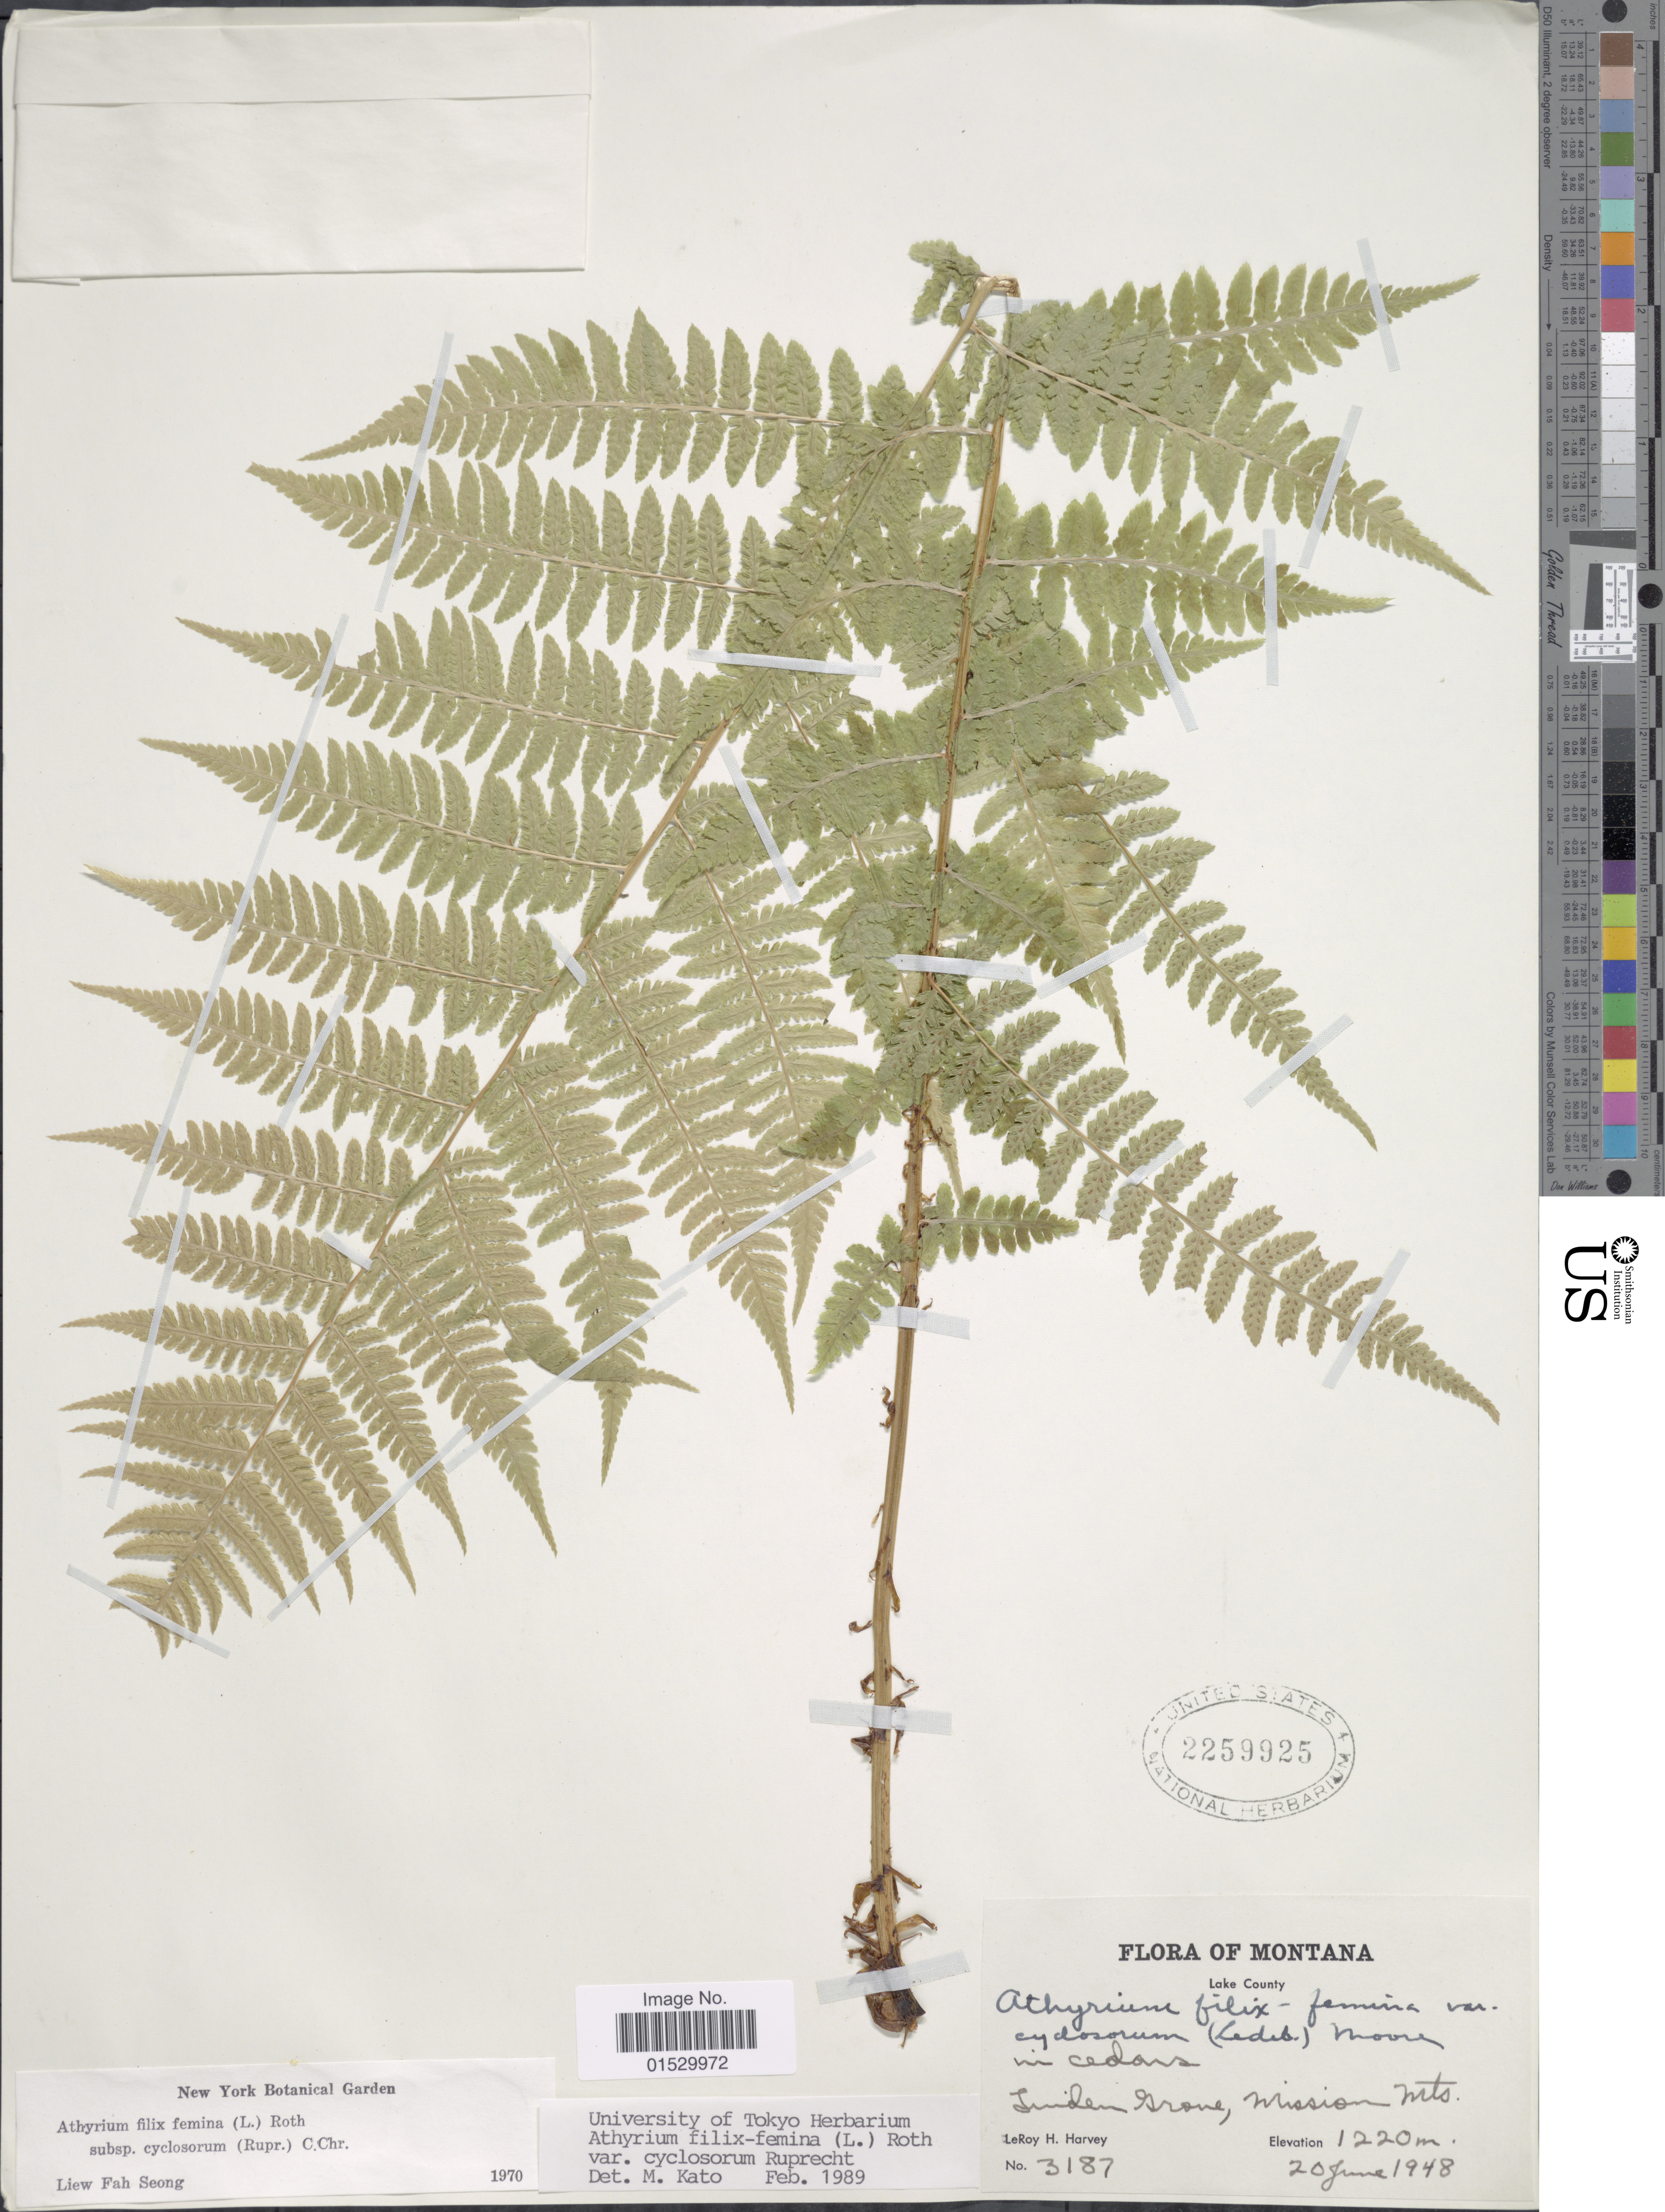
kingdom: Plantae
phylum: Tracheophyta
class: Polypodiopsida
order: Polypodiales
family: Athyriaceae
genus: Athyrium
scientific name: Athyrium filix-femina subsp. cyclosorum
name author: (Rupr.) C. Chr.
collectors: L. H. Harvey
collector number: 3187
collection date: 1948-06-20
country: United States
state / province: Montana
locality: Lake County, Linden Grove, Mission Mts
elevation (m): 1220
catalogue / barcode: US 2259925